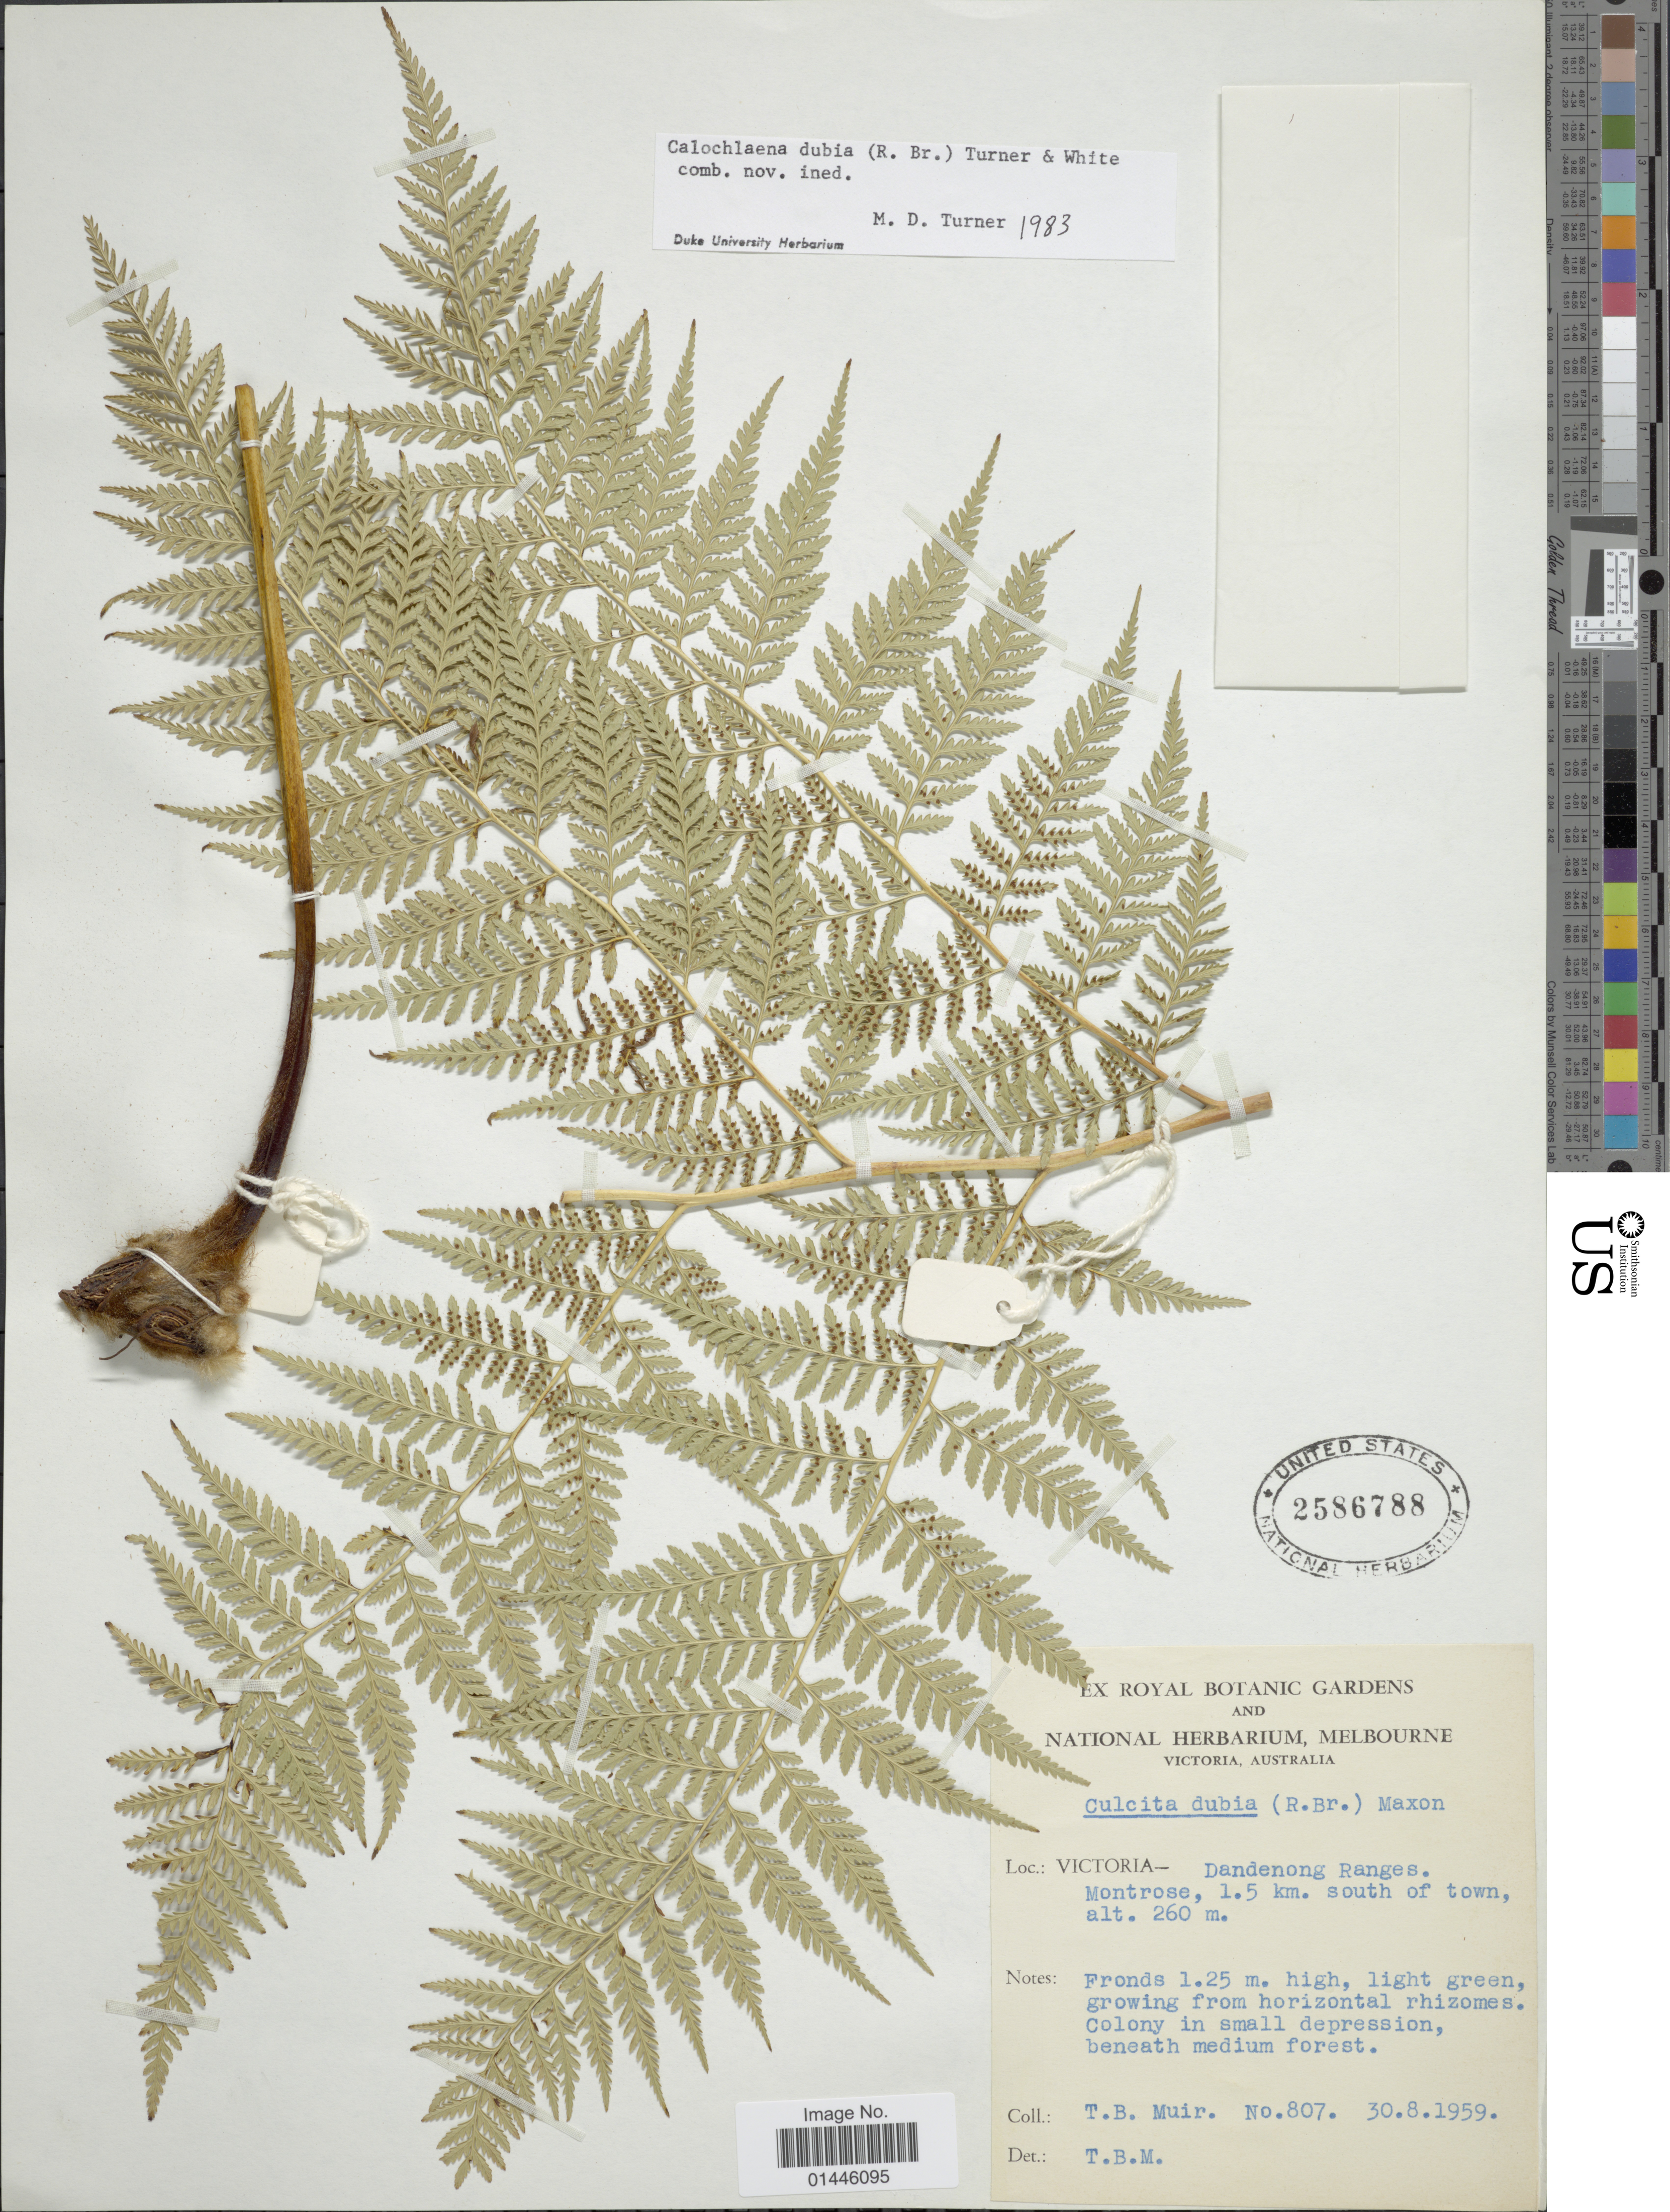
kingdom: Plantae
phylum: Tracheophyta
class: Polypodiopsida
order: Cyatheales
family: Dicksoniaceae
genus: Calochlaena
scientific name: Calochlaena dubia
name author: (R. Br.) M.D. Turner & R.A. White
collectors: T. Muir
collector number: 807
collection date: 1959-08-30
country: Australia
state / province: Victoria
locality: Victoria - Dandenong Ranges. Montrose, 1.5 km. south of town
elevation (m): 260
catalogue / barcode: US 2586788